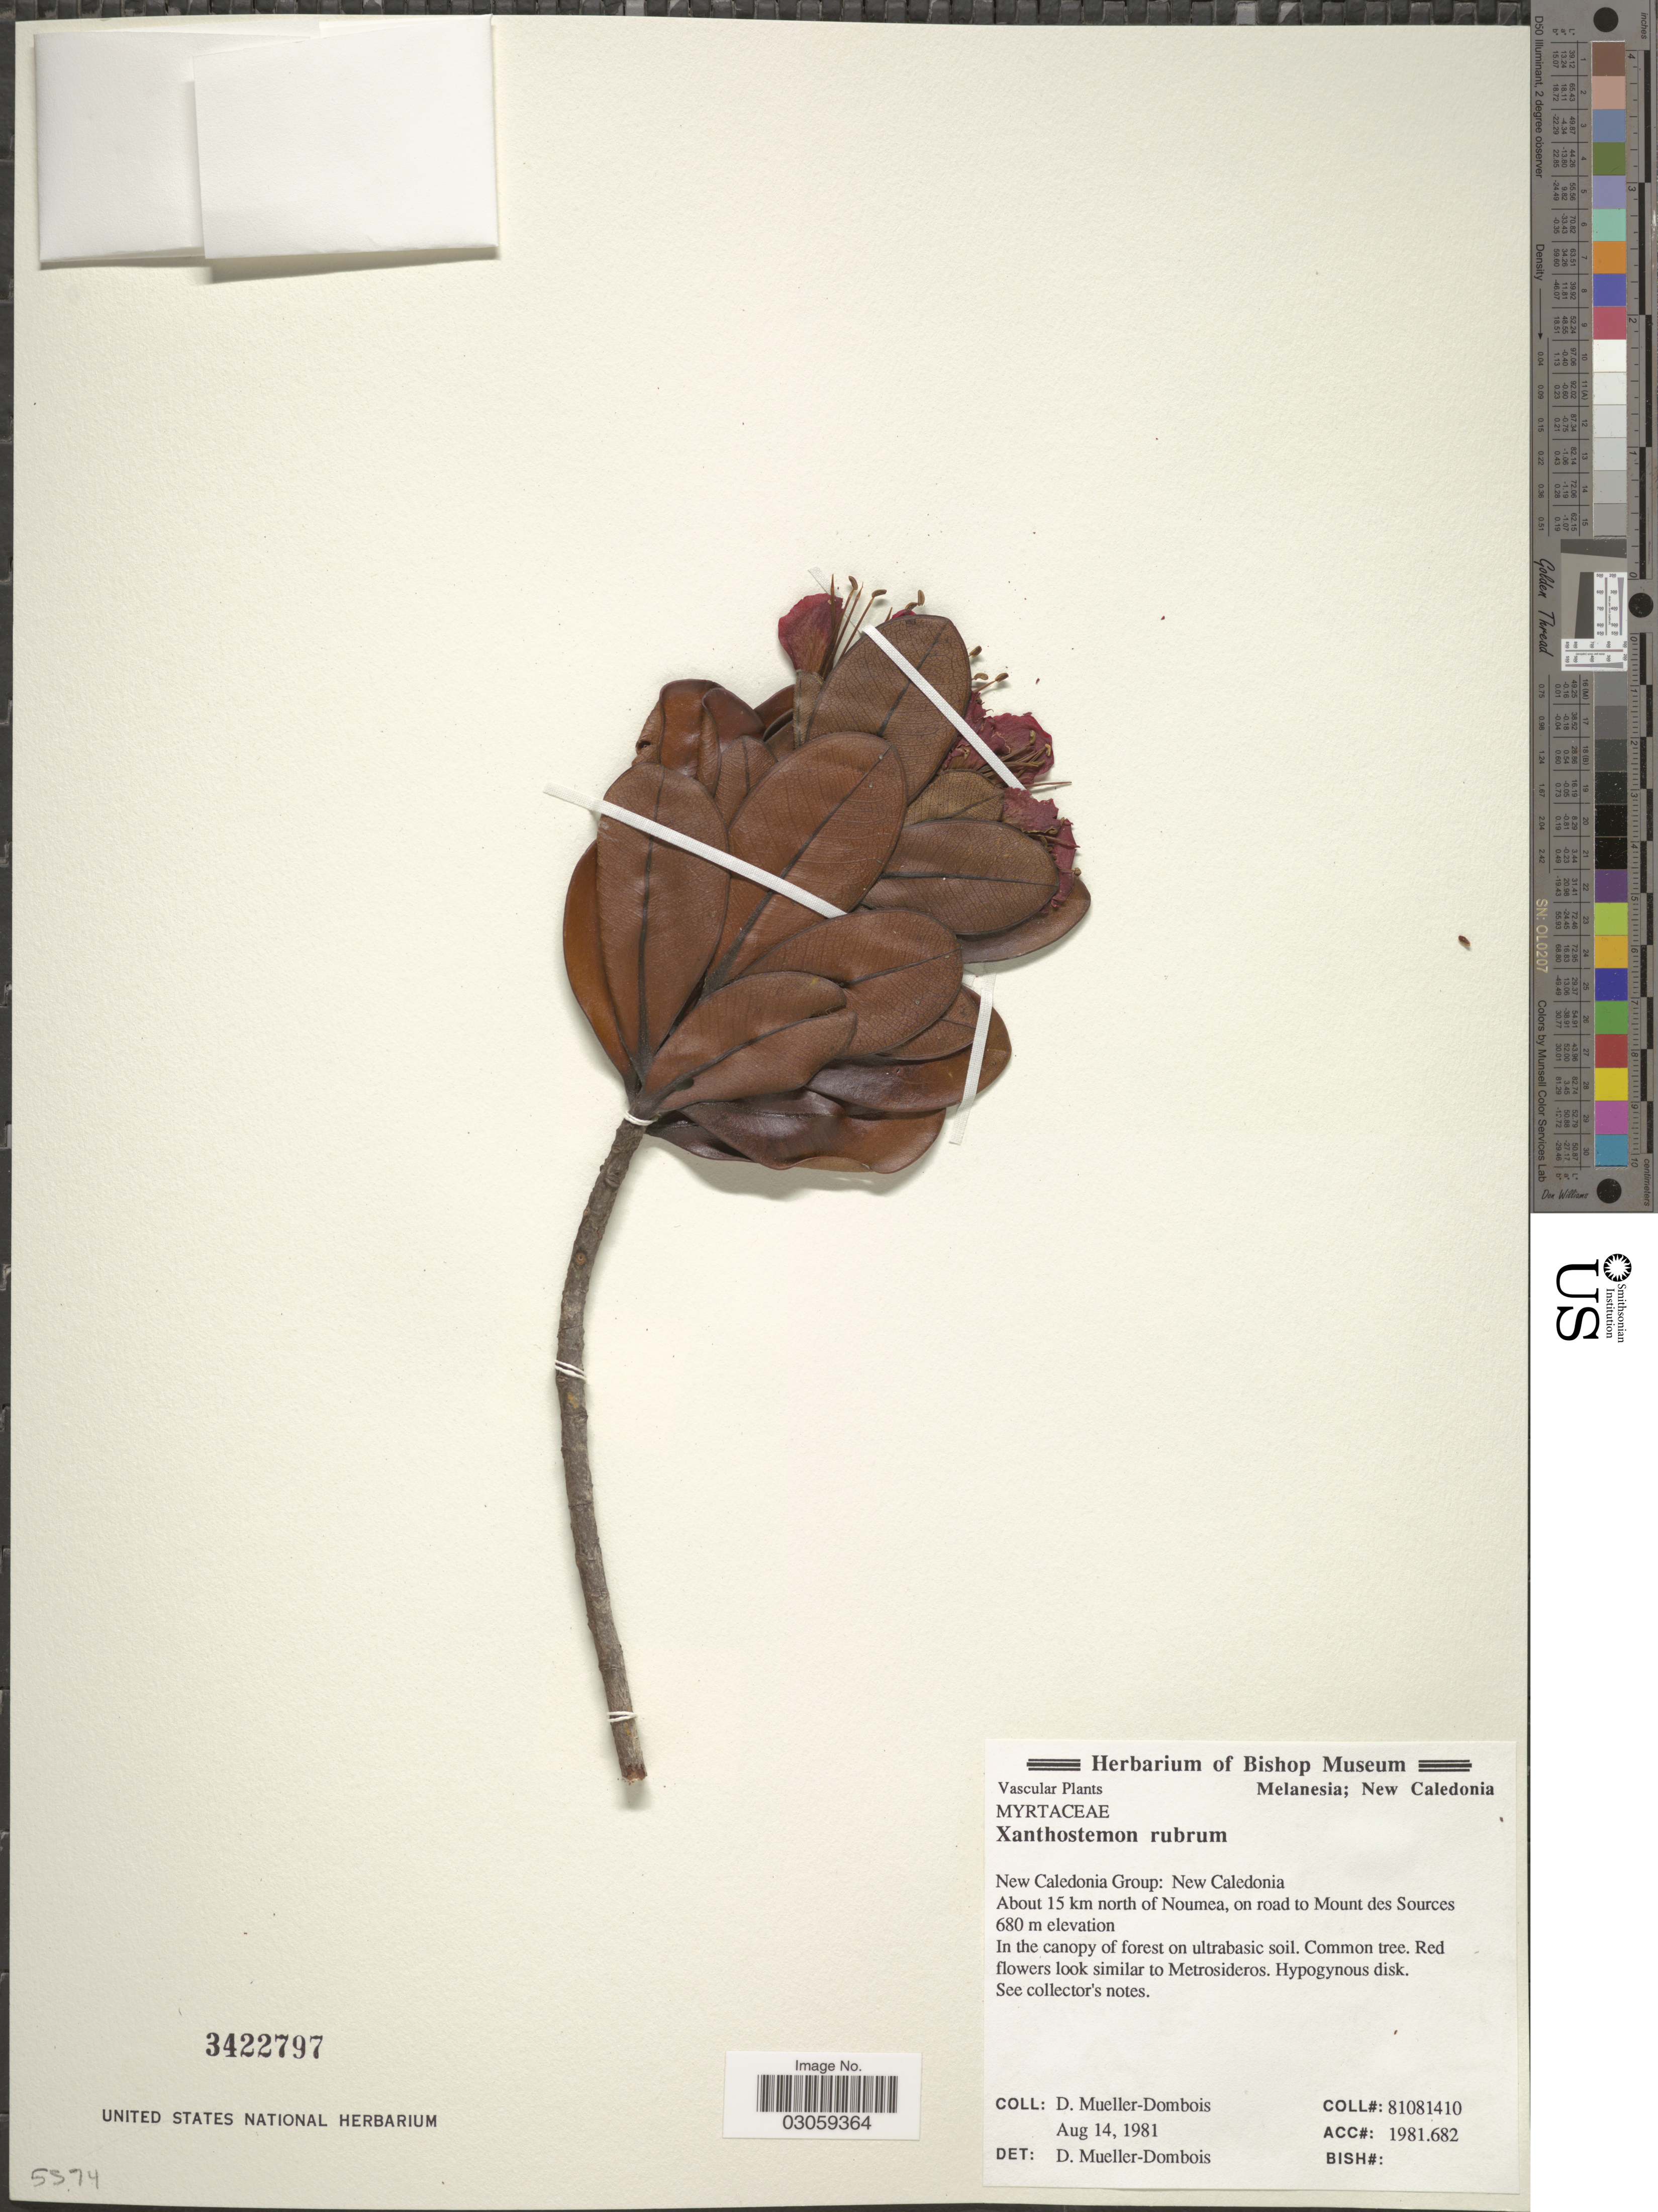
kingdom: Plantae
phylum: Tracheophyta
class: Magnoliopsida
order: Myrtales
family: Myrtaceae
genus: Xanthostemon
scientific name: Xanthostemon ruber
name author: (Brongn. & Gris) Sebert & Pancher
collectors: D. Mueller-Dombois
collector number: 81081410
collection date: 1981-08-14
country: New Caledonia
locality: New Caledonia Group. About 15 km north of Noumea, on road to Mount des Sources.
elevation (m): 680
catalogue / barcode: US 3422797